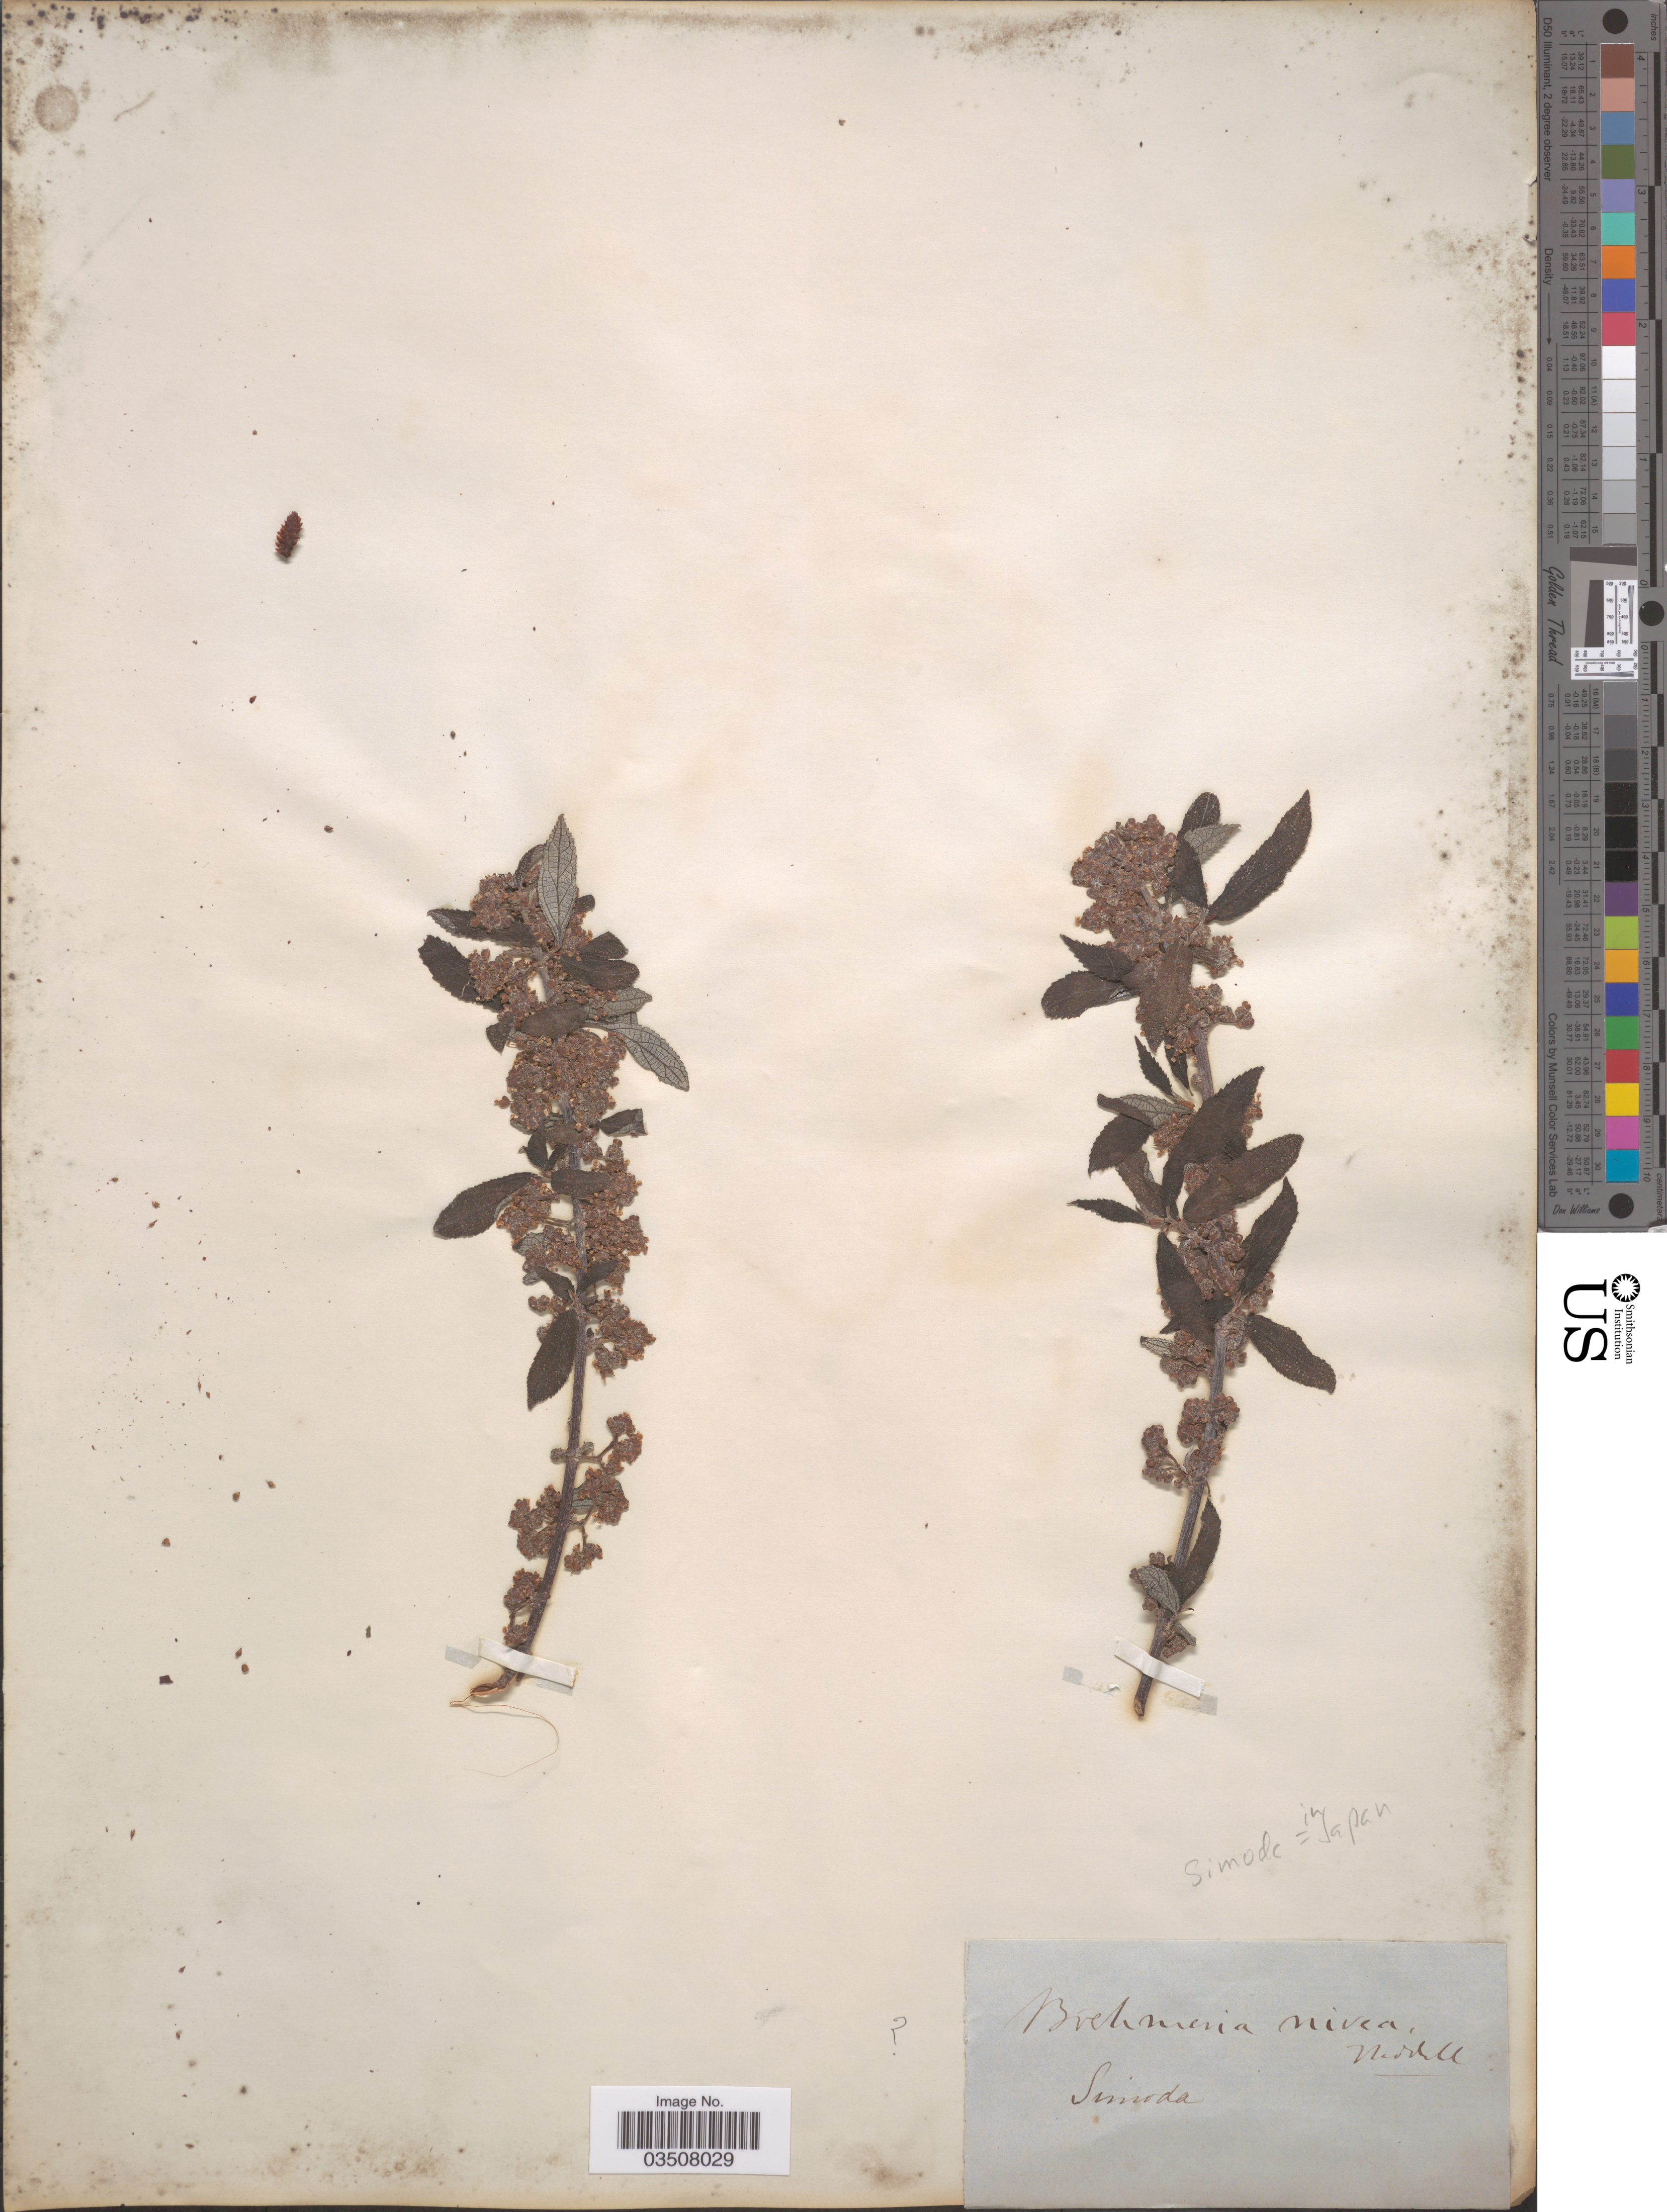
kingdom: Plantae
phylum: Tracheophyta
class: Magnoliopsida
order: Rosales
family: Urticaceae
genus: Boehmeria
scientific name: Boehmeria sp.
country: Japan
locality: Simoda.